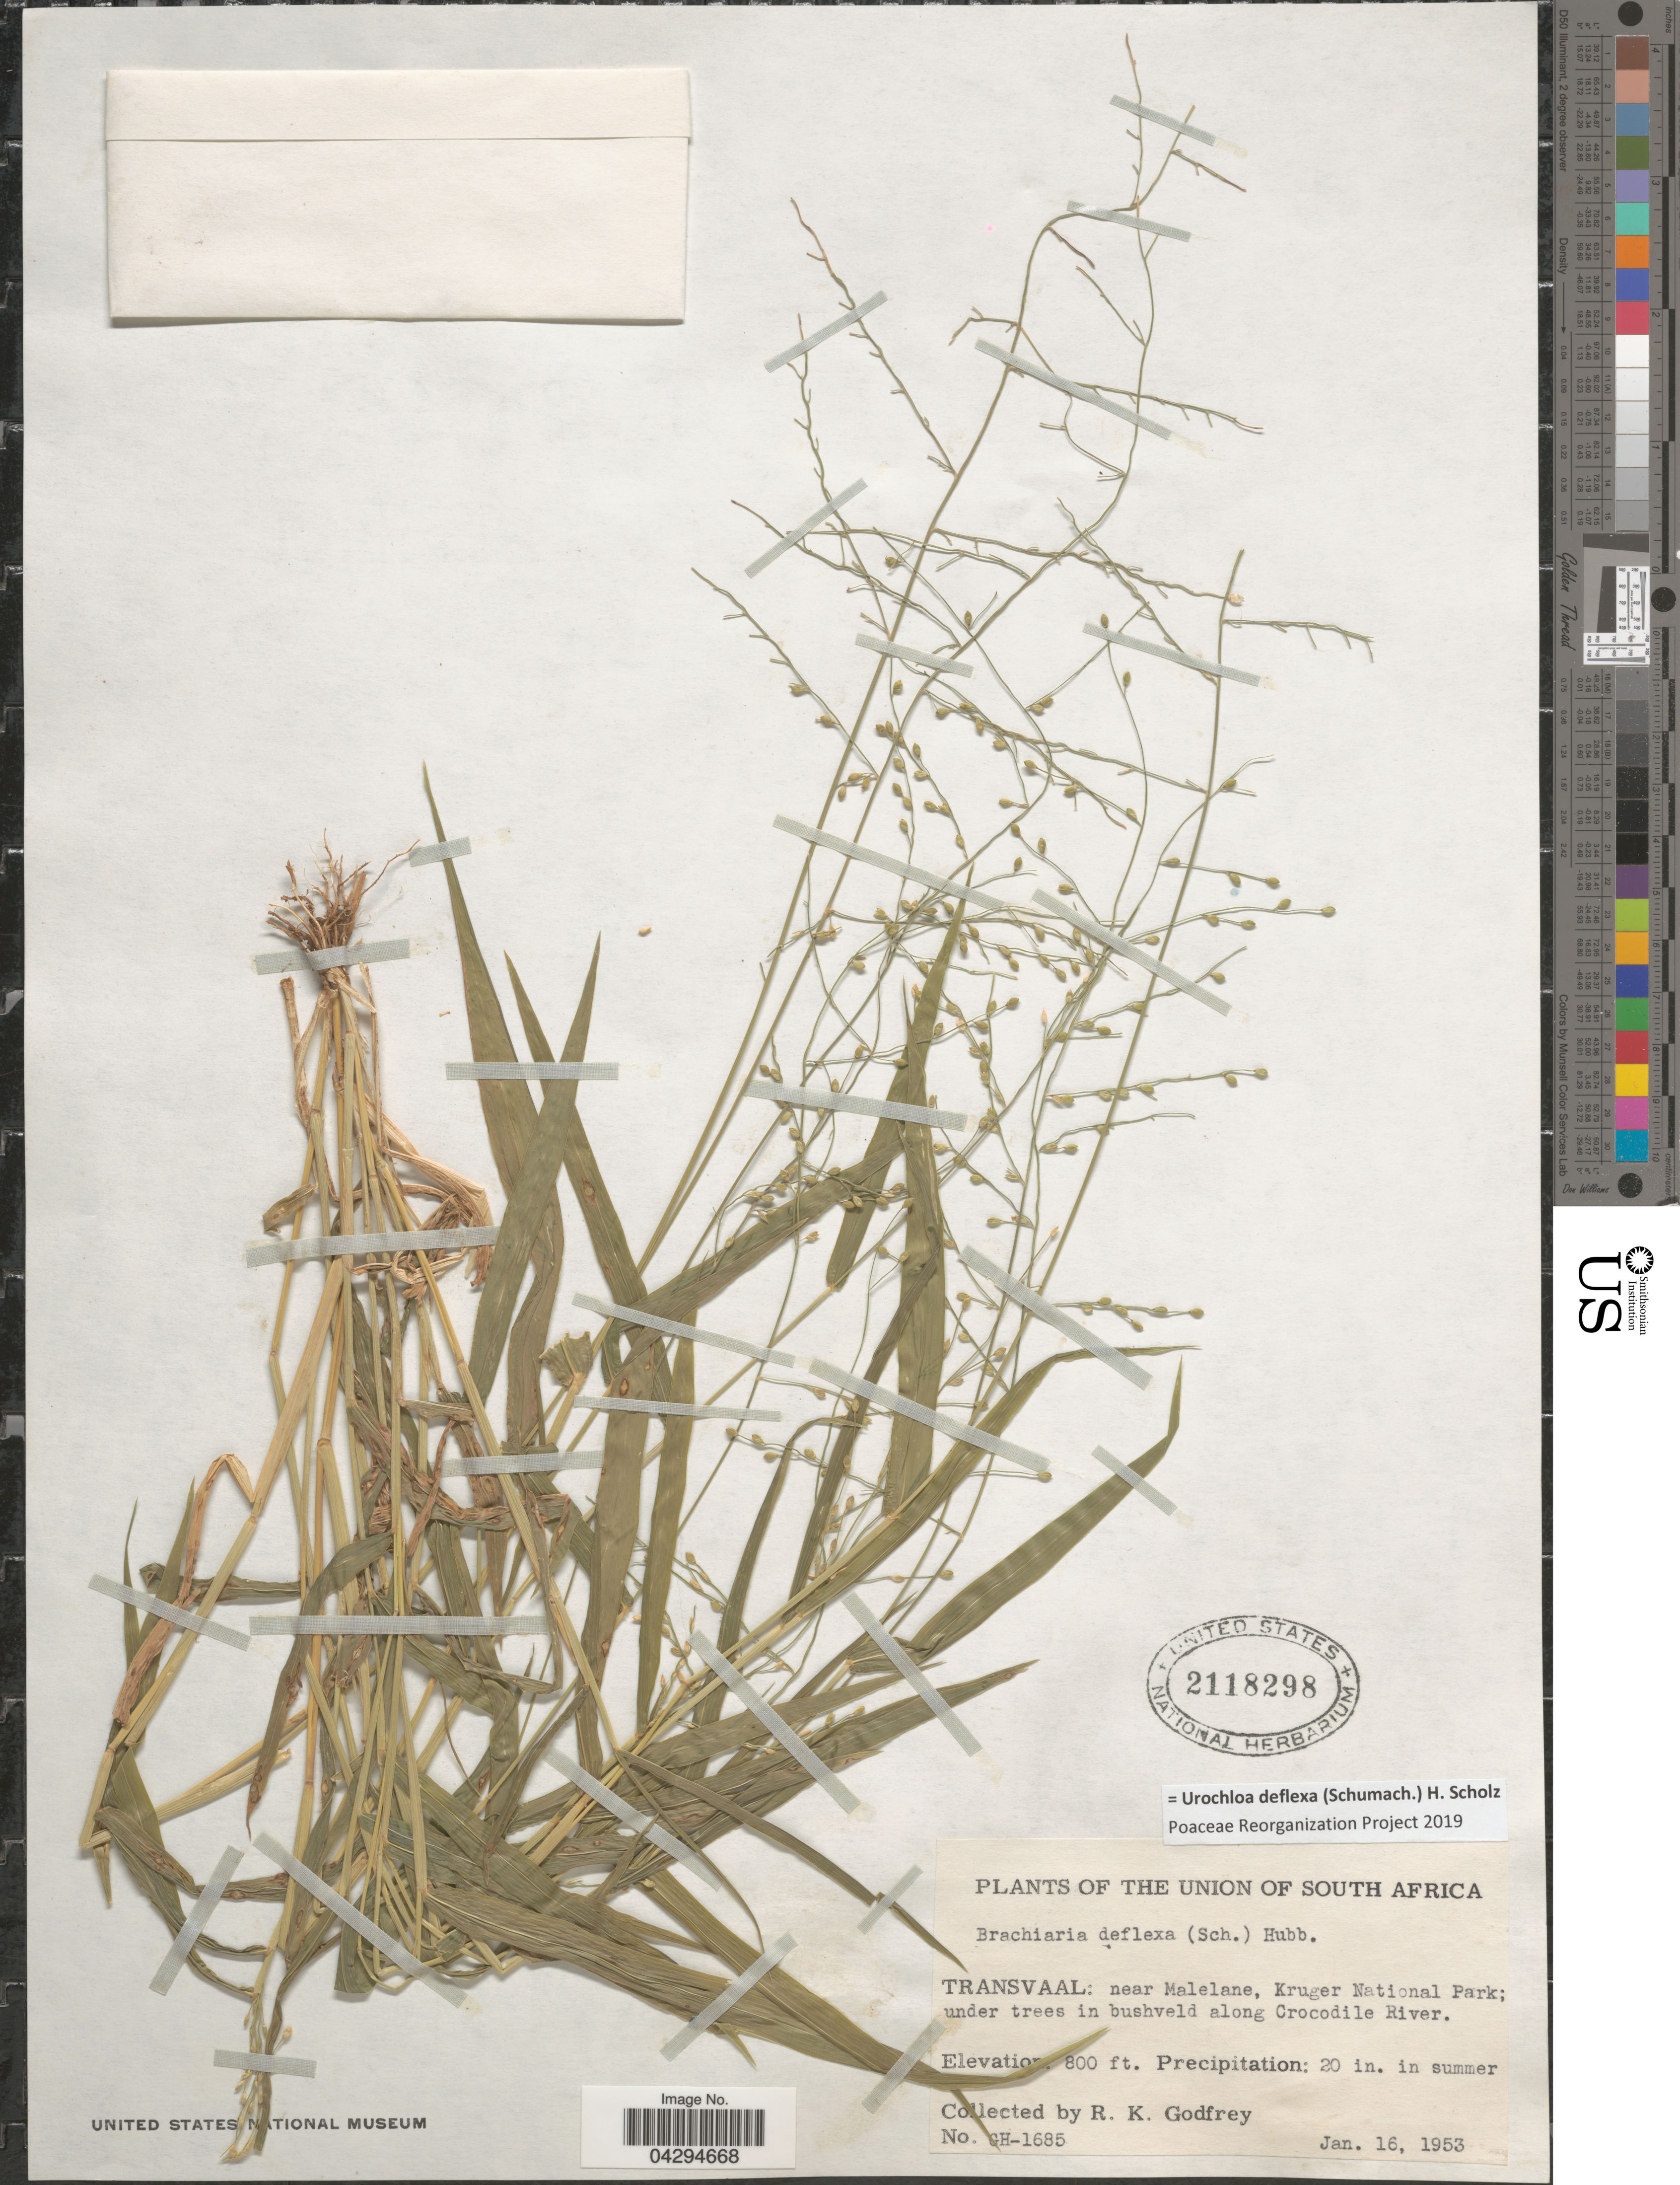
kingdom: Plantae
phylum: Tracheophyta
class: Liliopsida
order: Poales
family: Poaceae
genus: Urochloa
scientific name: Urochloa deflexa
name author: (Schumach.) H. Scholz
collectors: R. K. Godfrey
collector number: GH-1685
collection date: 1953-01-16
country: South Africa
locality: Union of South Africa. Transvaal: near Malelane, Kruger National Park; under trees in bushveld along Crocodile River.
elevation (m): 244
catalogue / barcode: US 2118298